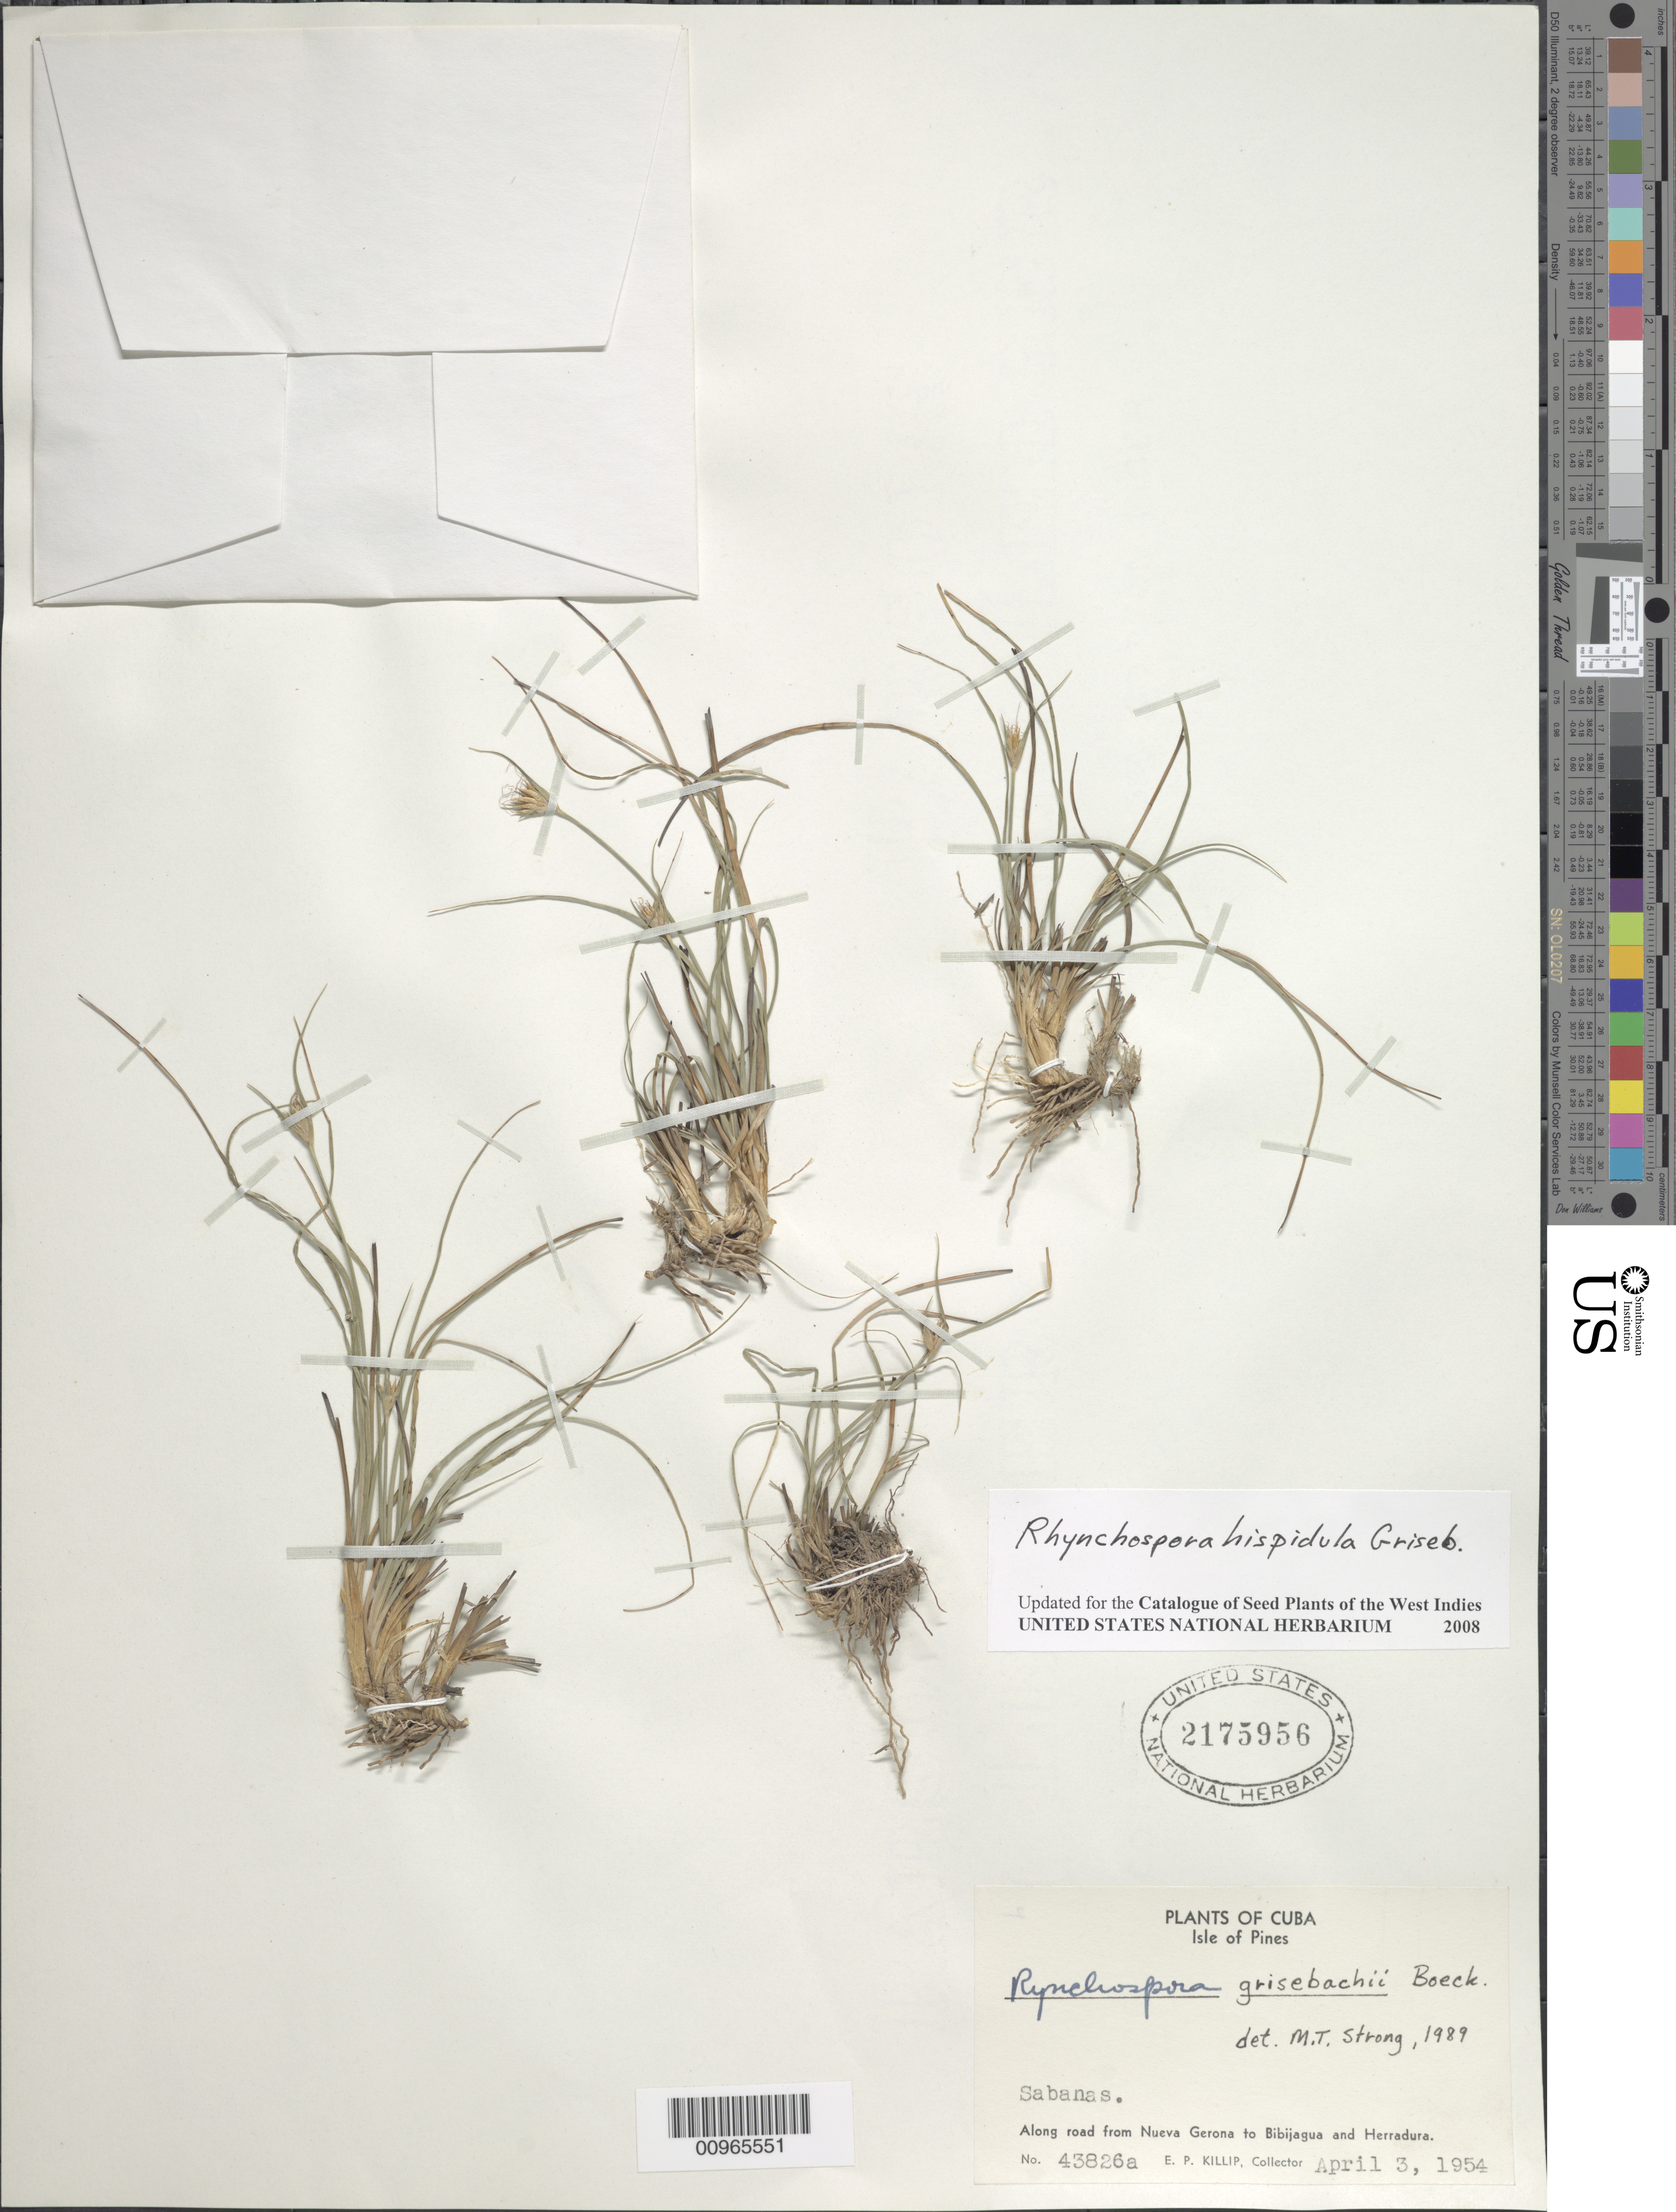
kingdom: Plantae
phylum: Tracheophyta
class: Liliopsida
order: Poales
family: Cyperaceae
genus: Rhynchospora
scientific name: Rhynchospora hispidula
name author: Griseb.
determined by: Strong, M. T., (US), Smithsonian Institution - National Museum of Natural History (UNITED STATES)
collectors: E. P. Killip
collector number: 43826A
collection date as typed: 03 Apr 1954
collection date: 1954-04-03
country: Cuba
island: Isla de la Juventud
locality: Sabanas along road from Nueva Gerona to Bibijagua and Herradura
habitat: Sabanas along road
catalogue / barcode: US 2175956